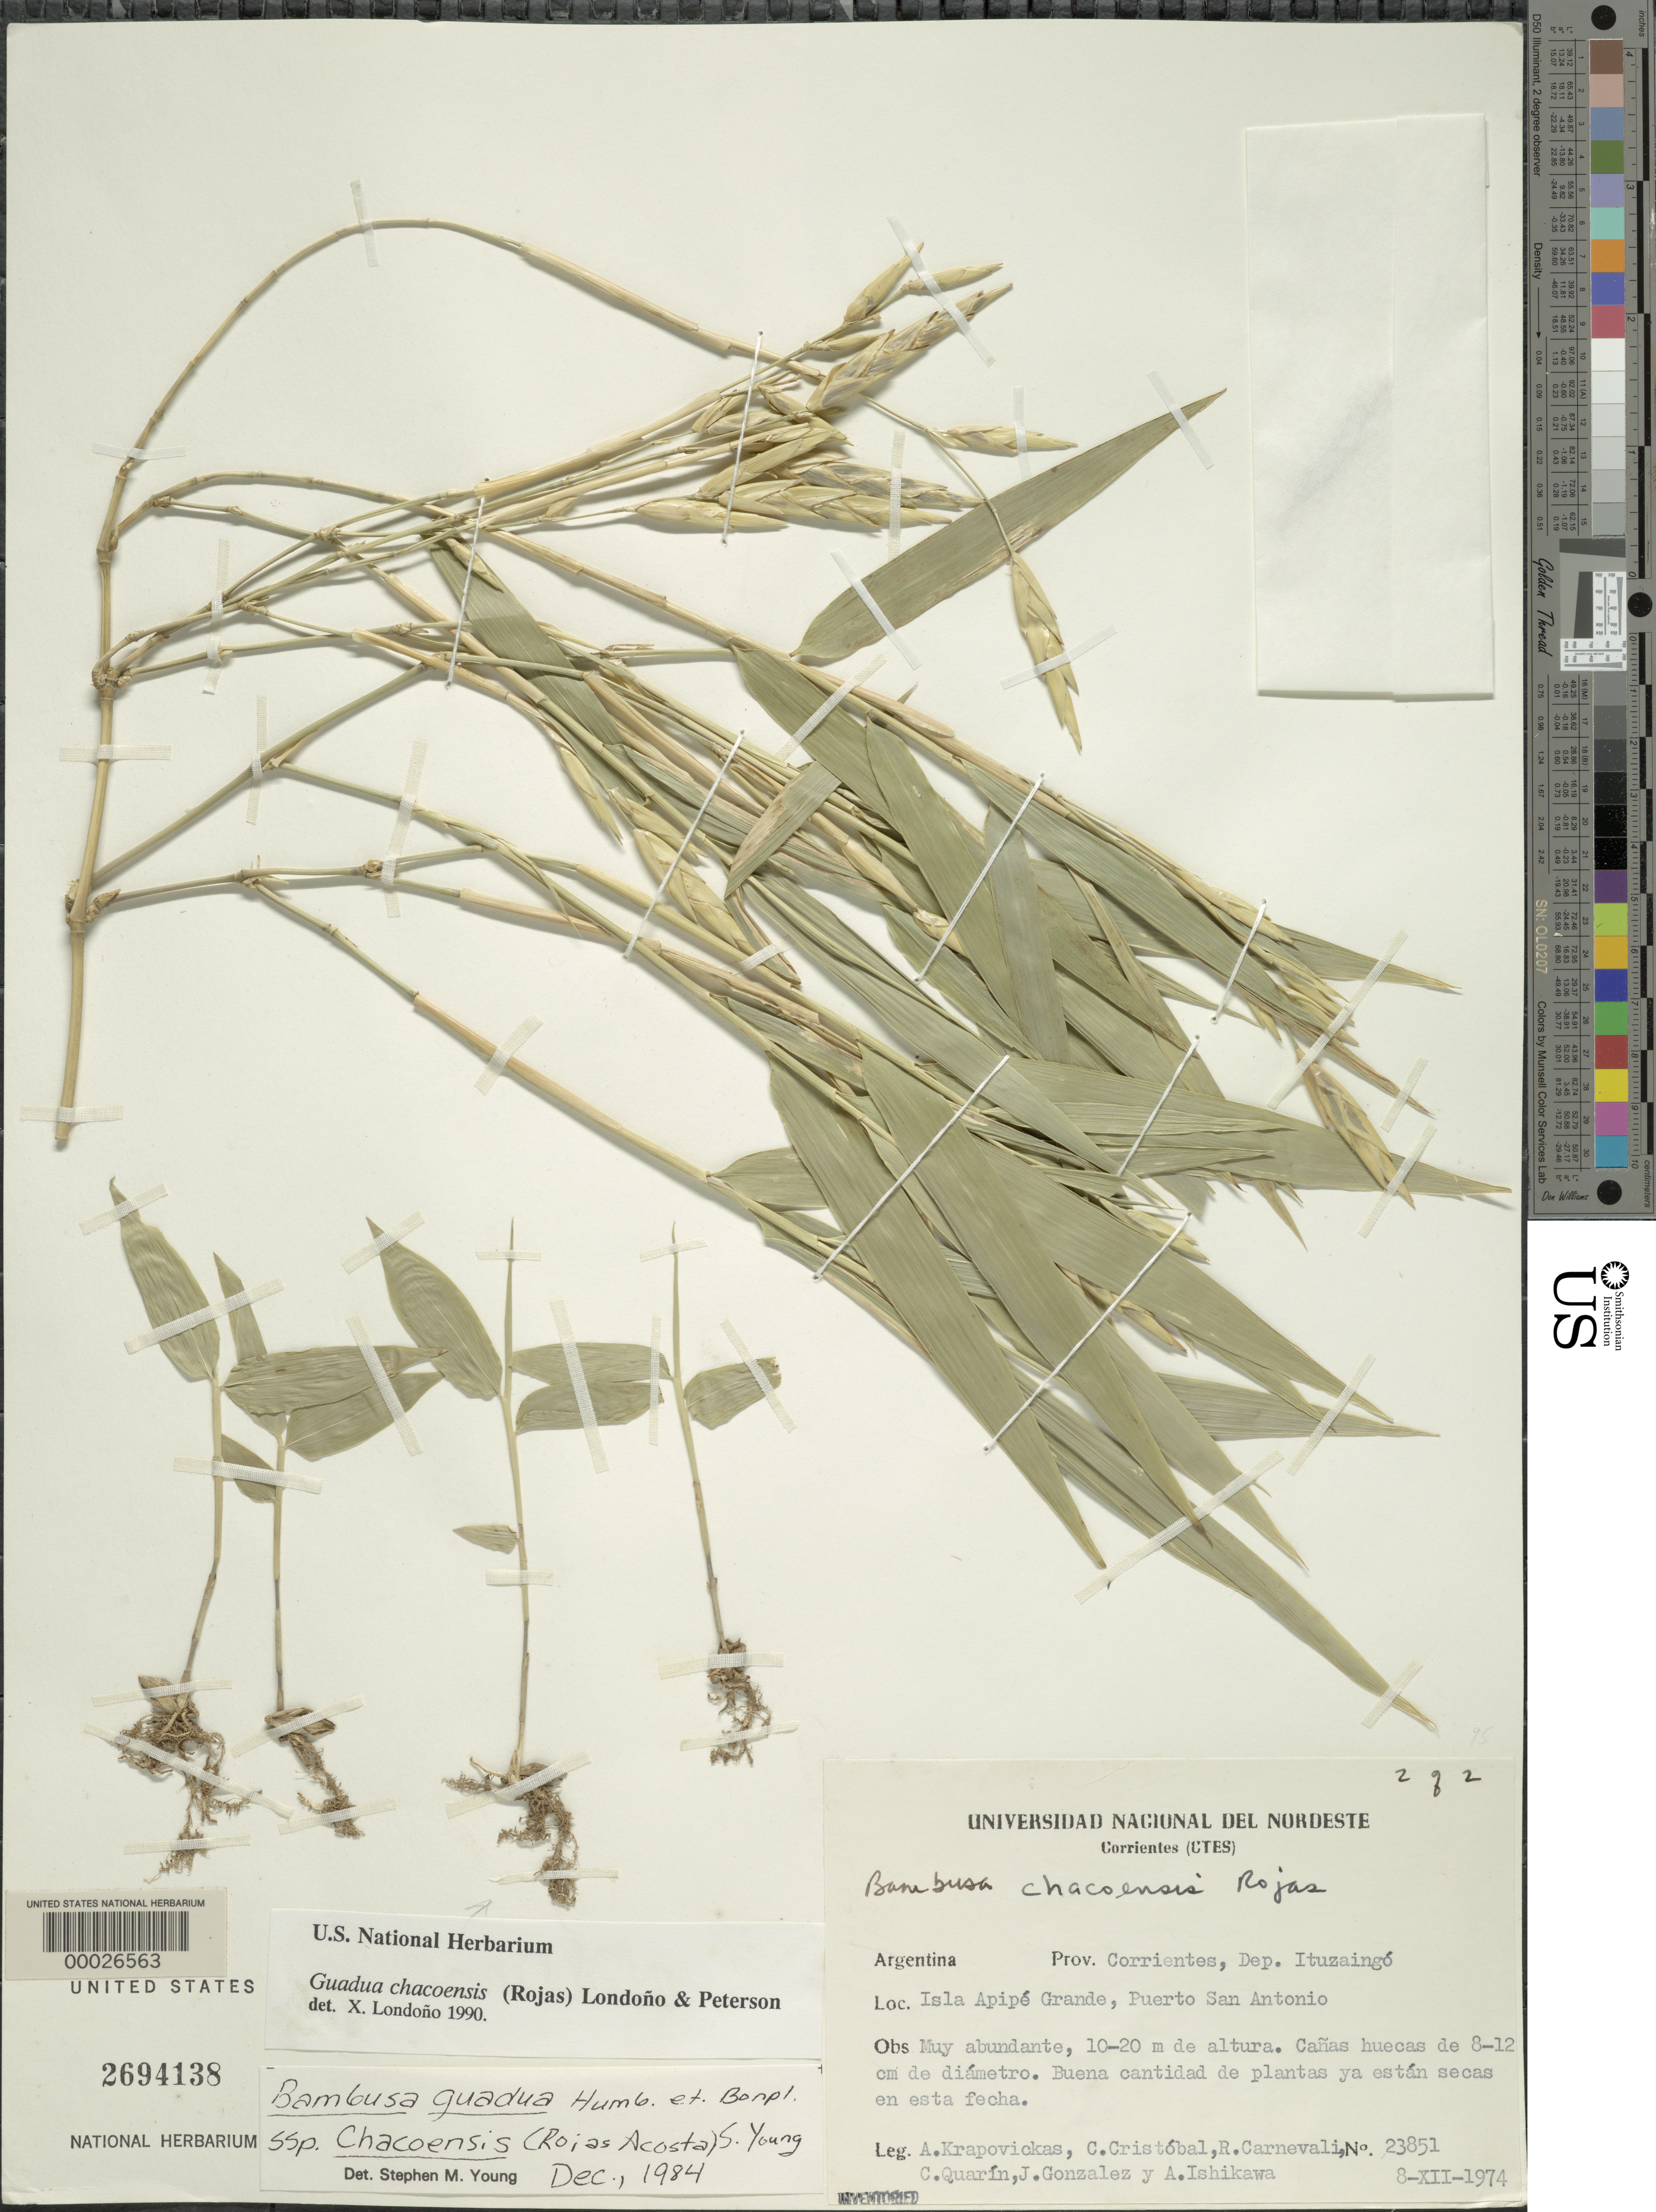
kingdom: Plantae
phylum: Tracheophyta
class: Liliopsida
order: Poales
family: Poaceae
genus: Guadua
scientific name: Guadua chacoensis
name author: (Rojas) Londoño & P.M. Peterson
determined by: Londoño, X., (TULV), Jardin Botanico "Juan Maria Cespedes"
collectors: A. Krapovickas, C. L. Cristóbal, R. Carnevali, C. Quarin, J. Gonzalez & A. Ishikawa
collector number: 23851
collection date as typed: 08 Dec 1974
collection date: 1974-12-08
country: Argentina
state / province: Corrientes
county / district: Ituzaingó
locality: Isla Apipe Grande, Puerto San Antonio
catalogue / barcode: US 2694138